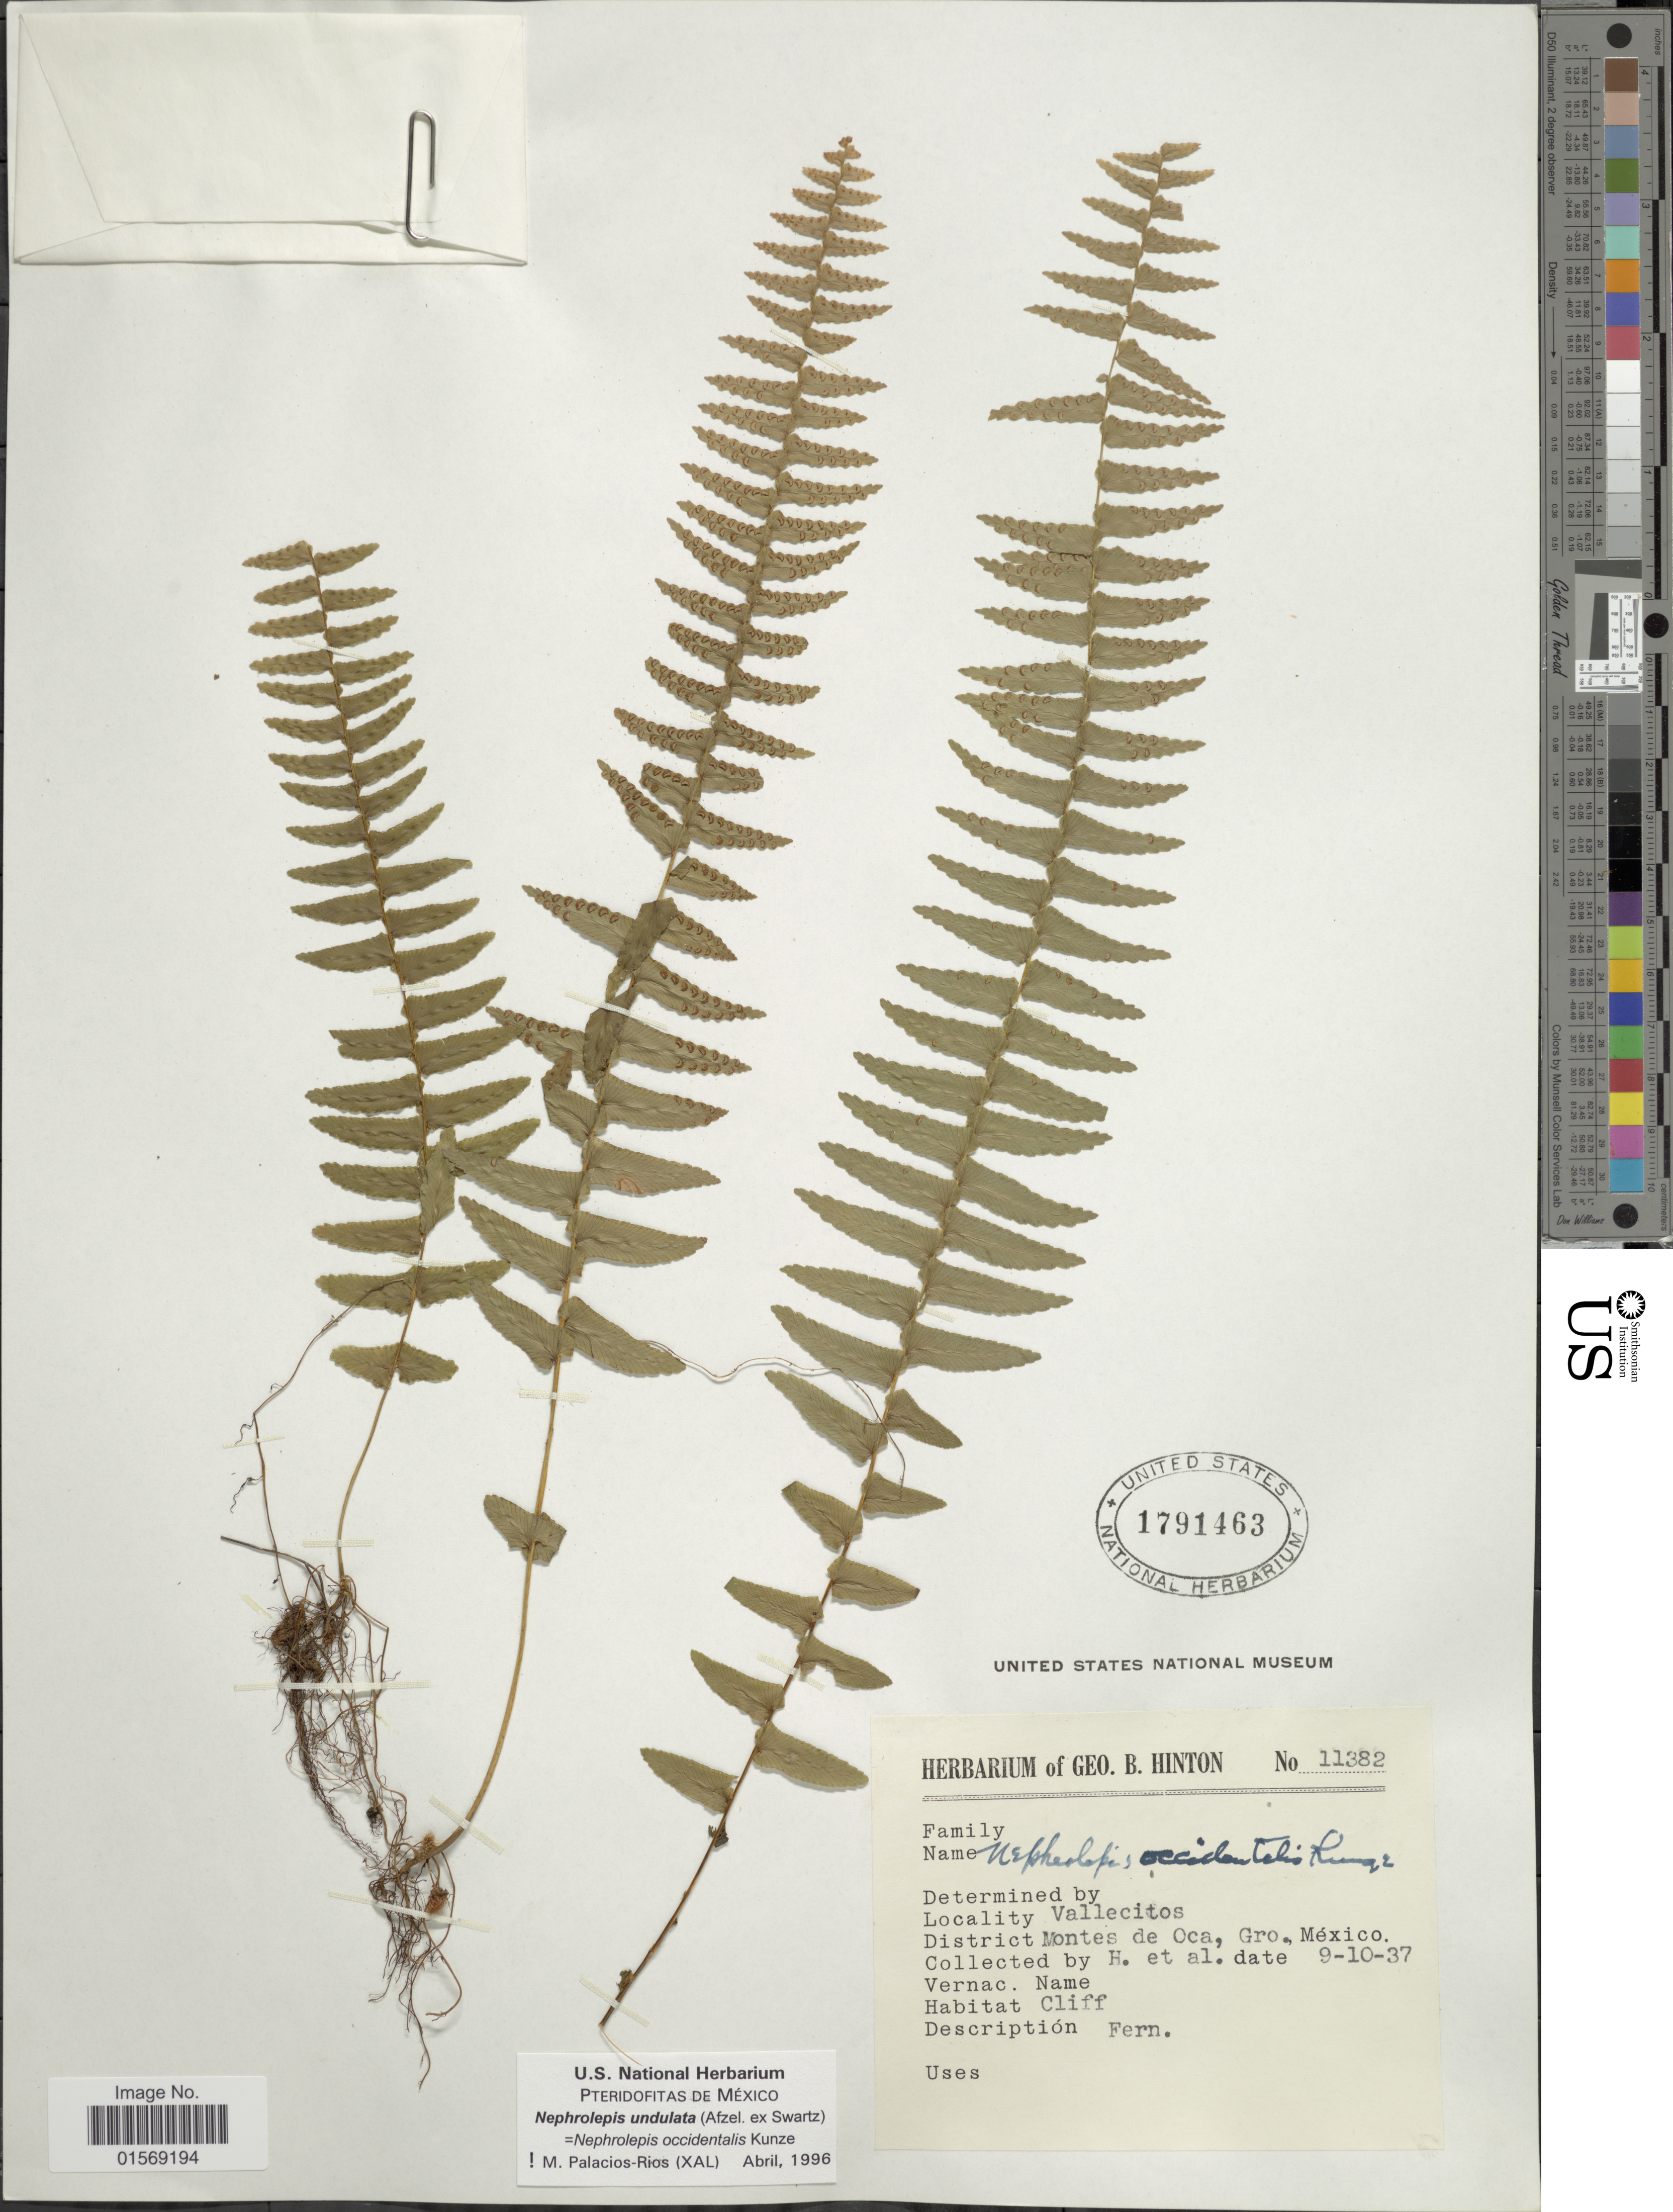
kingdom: Plantae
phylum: Tracheophyta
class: Polypodiopsida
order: Polypodiales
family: Nephrolepidaceae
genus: Nephrolepis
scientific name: Nephrolepis undulata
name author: J. Sm.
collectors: G. B. Hinton & et al.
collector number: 11382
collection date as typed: Transcribed d/m/y: 10/9/37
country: Mexico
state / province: Guerrero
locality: Vallecitos, District Montes de Oca, Gro. Mexico.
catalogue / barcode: US 1791463